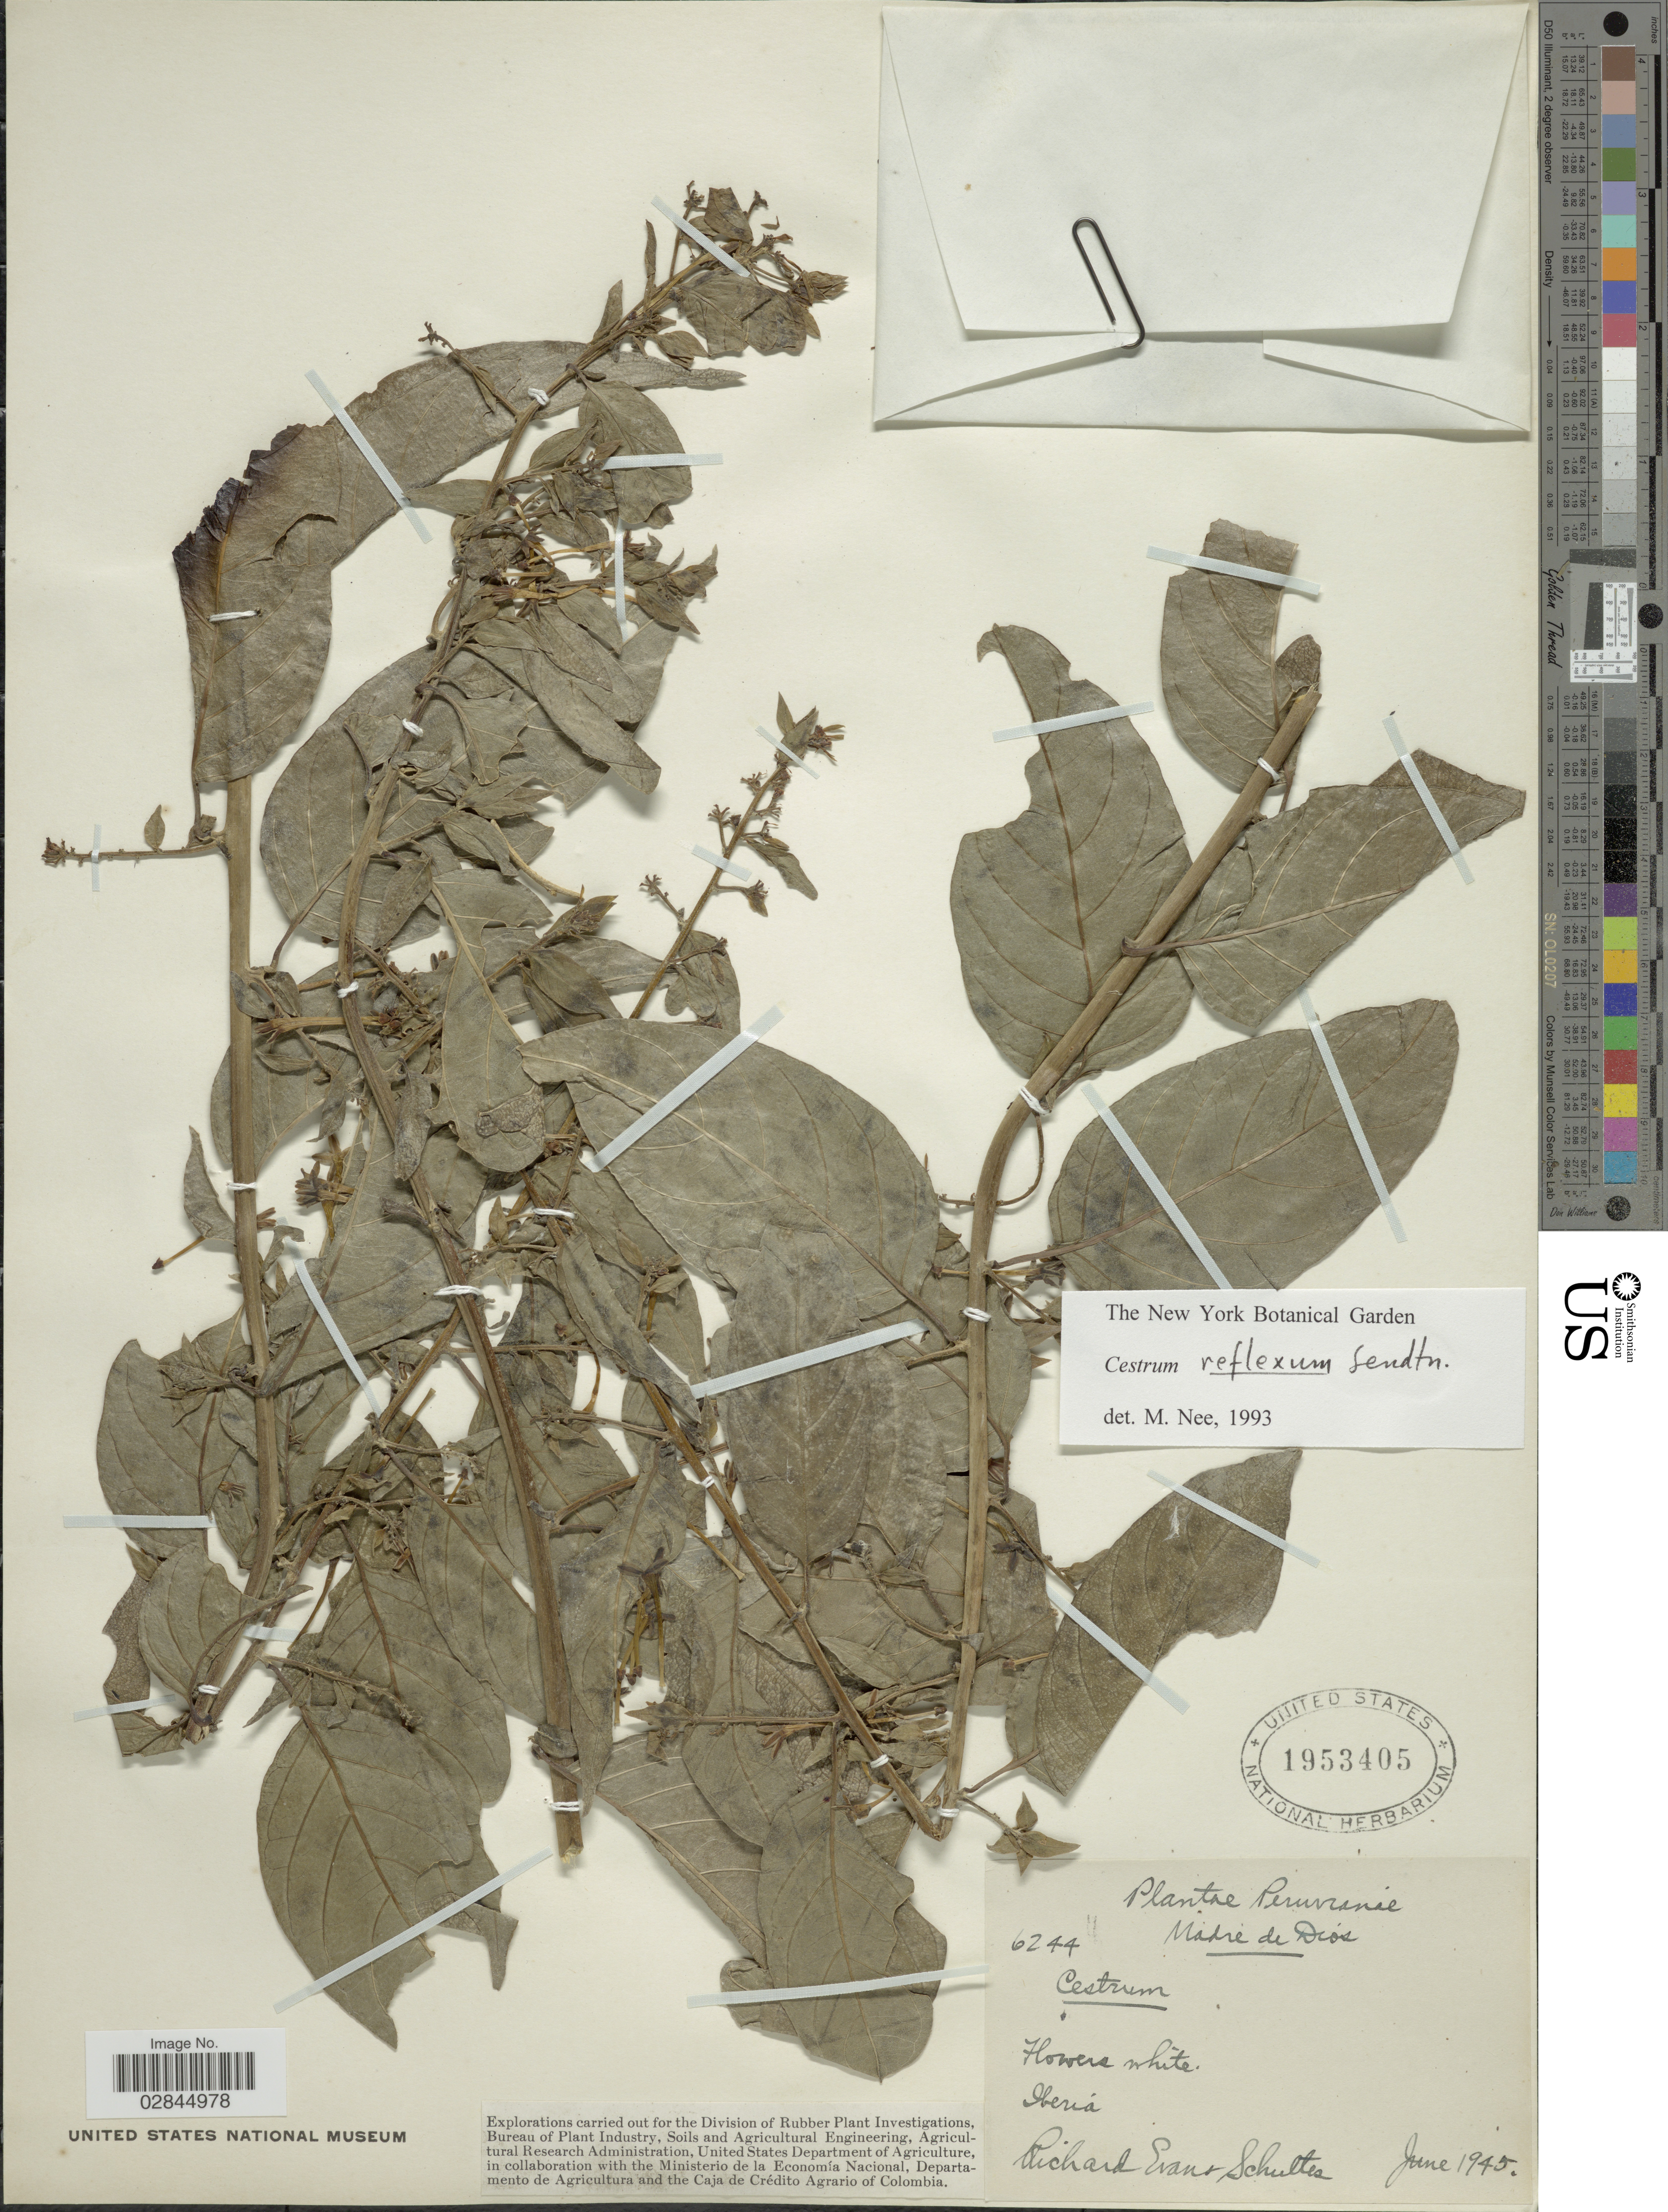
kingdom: Plantae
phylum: Tracheophyta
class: Magnoliopsida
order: Solanales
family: Solanaceae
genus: Cestrum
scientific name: Cestrum reflexum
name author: Sendtn.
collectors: R. E. Schultes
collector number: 6244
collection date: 1945-06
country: Peru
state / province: Madre de Dios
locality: Iberia.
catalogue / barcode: US 1953405